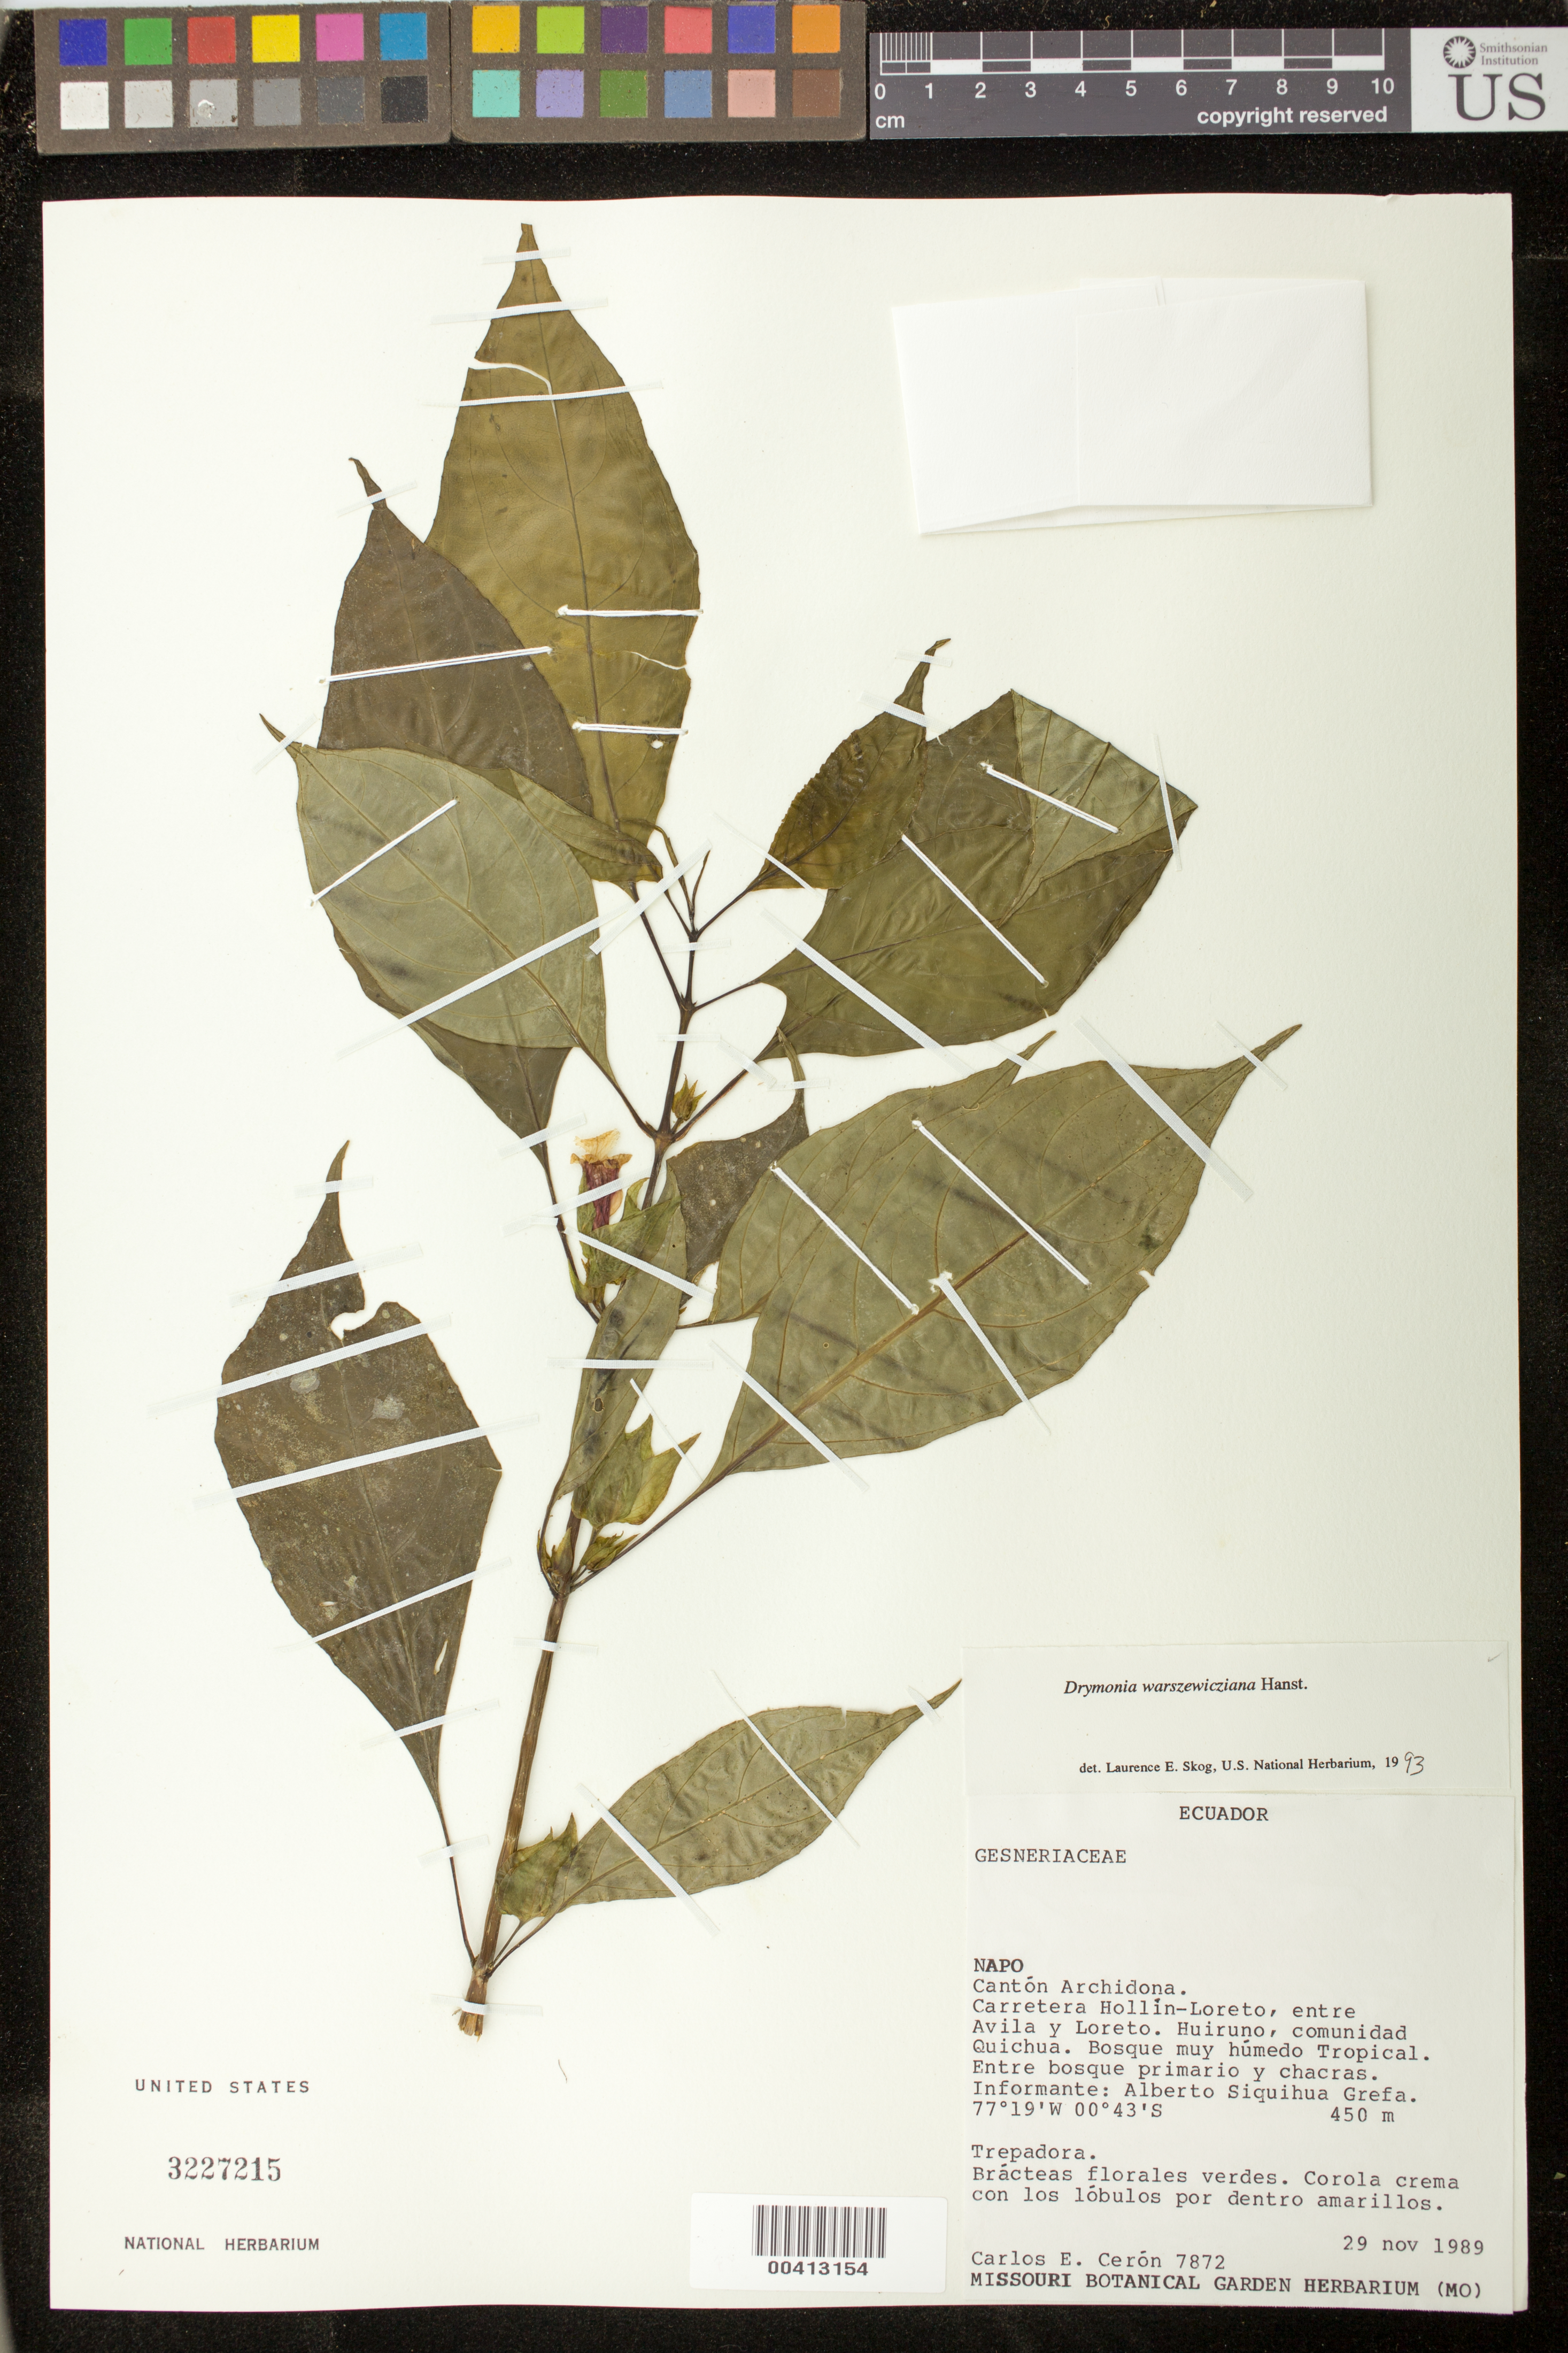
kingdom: Plantae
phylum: Tracheophyta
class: Magnoliopsida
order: Lamiales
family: Gesneriaceae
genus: Drymonia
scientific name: Drymonia warszewicziana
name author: Hanst.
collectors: C. E. Cerón M.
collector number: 7872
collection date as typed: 29 Nov 1989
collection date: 1989-11-29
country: Ecuador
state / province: Napo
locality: Canton Archidona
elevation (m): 450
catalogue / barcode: US 3227215